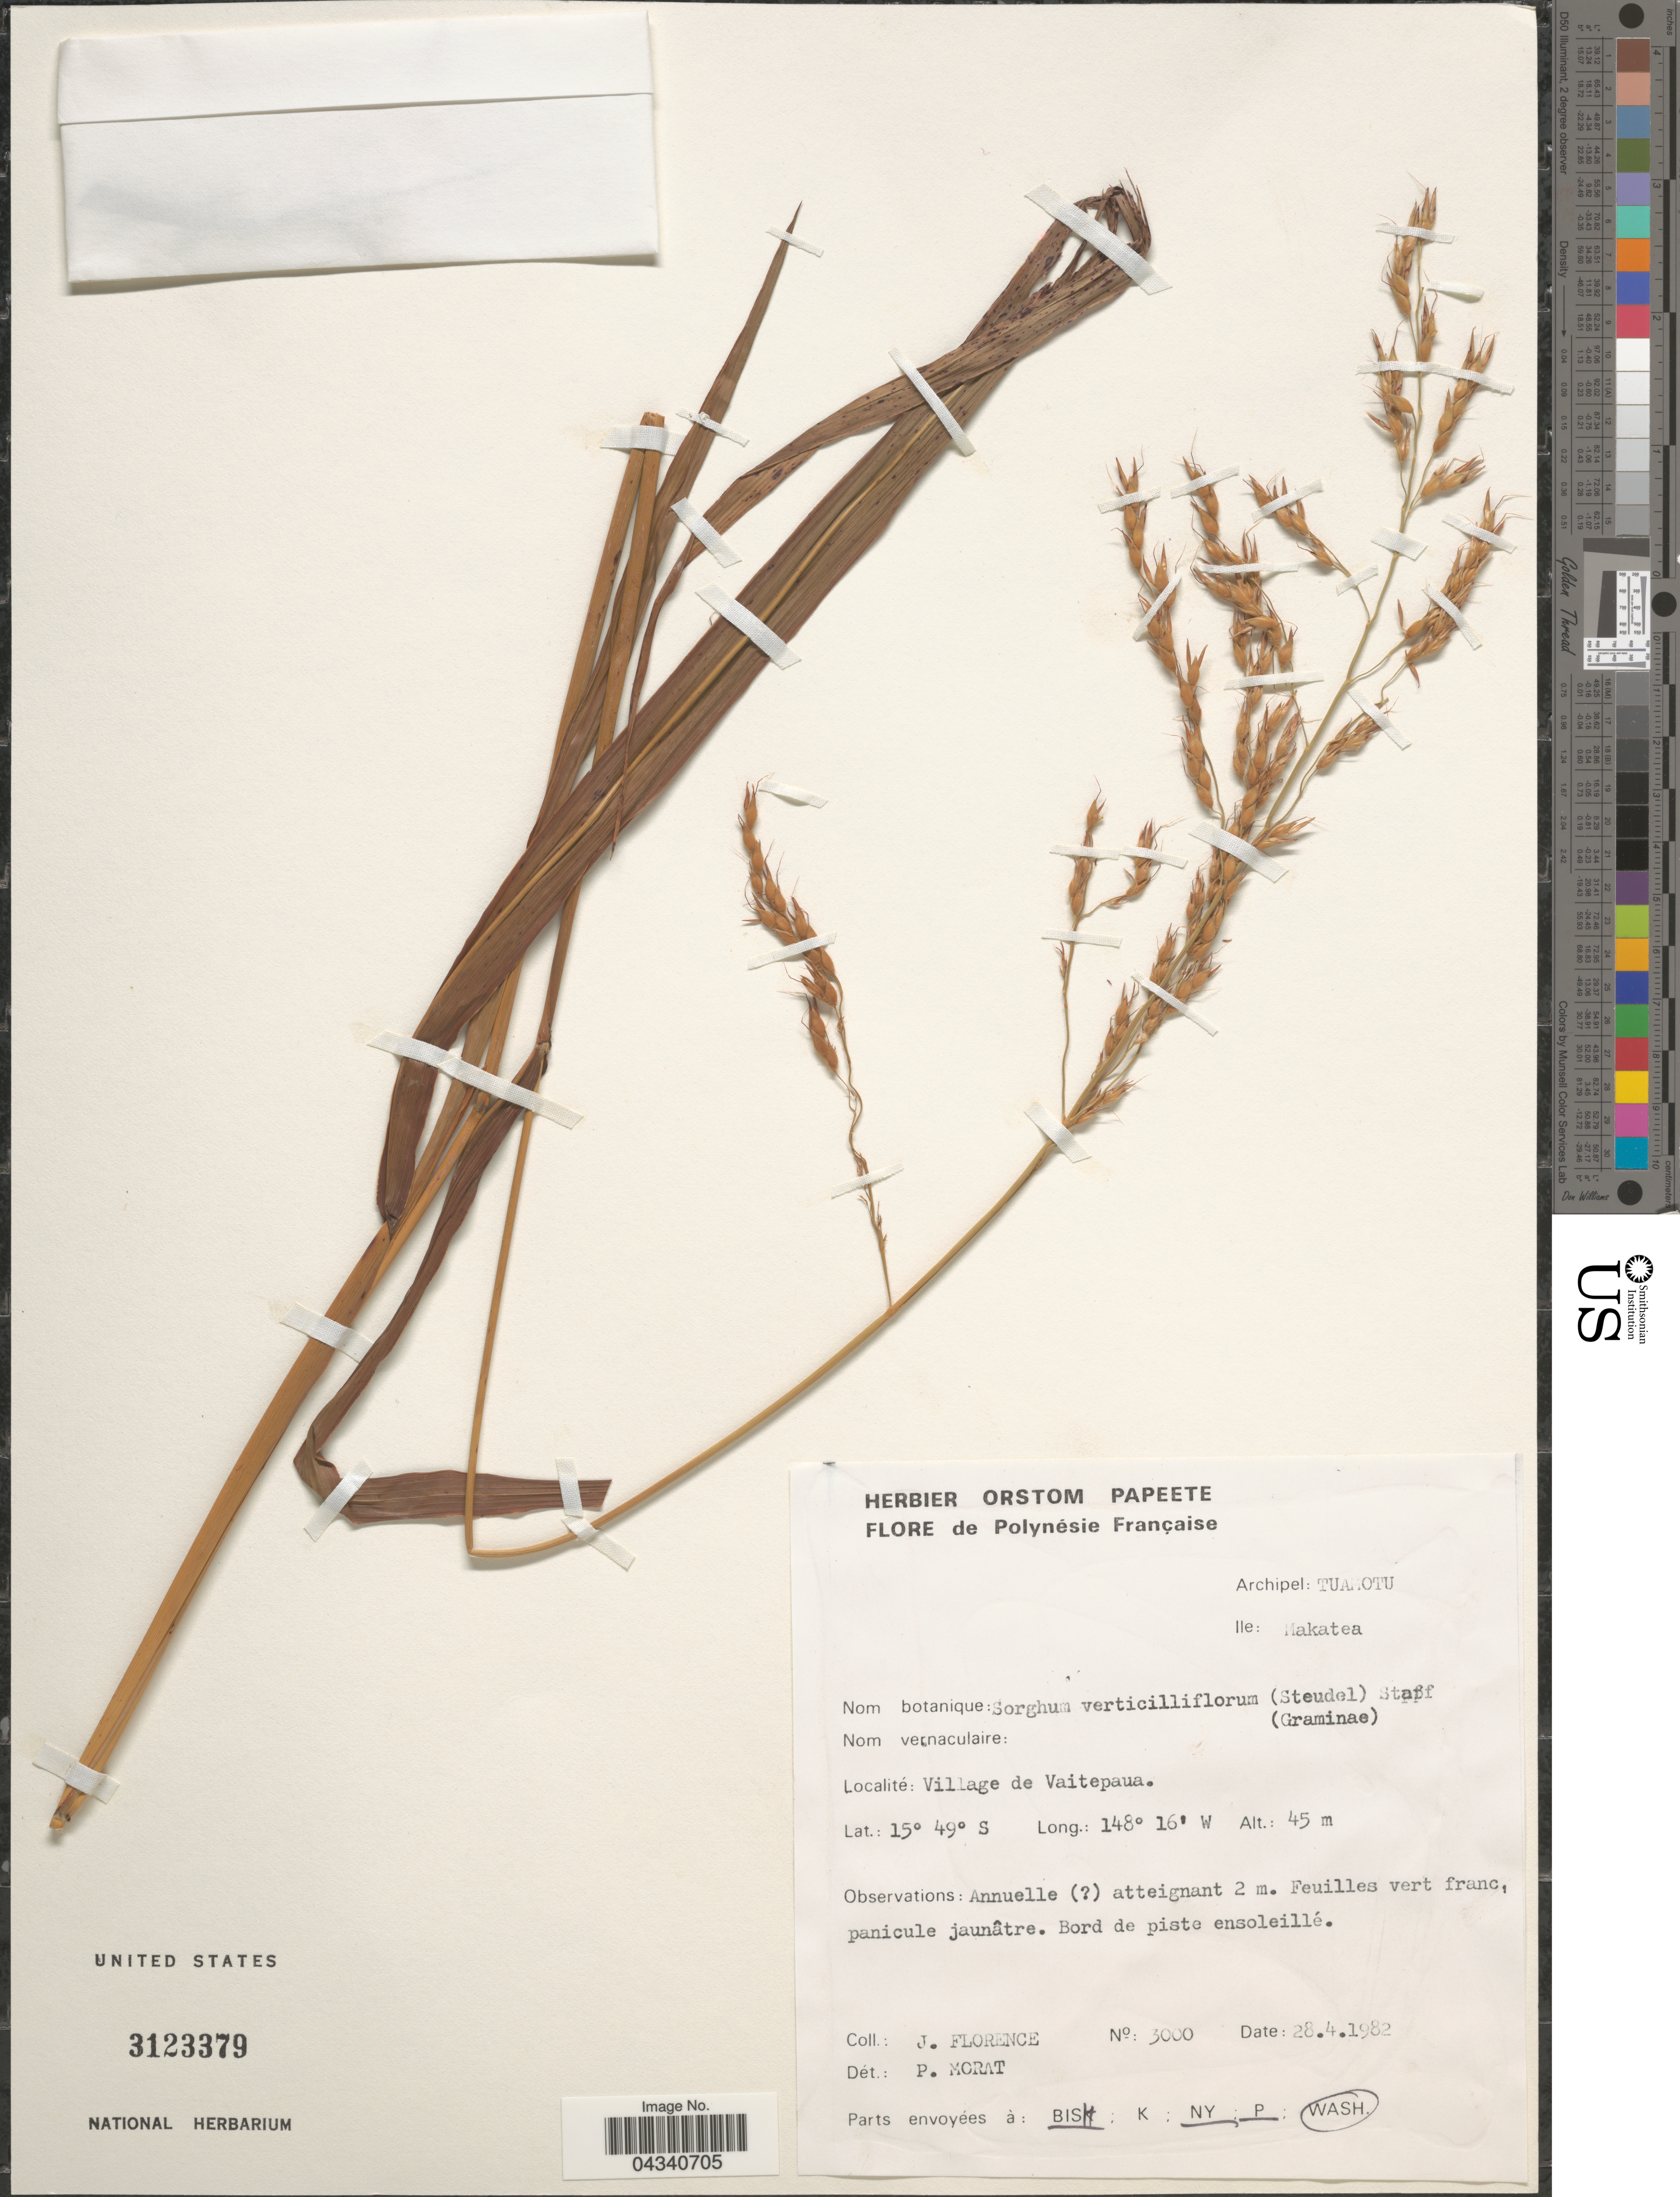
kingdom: Plantae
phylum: Tracheophyta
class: Liliopsida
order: Poales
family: Poaceae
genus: Sorghum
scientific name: Sorghum arundinaceum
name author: (Desv.) Stapf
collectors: J. Florence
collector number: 3000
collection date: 1982-04-28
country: French Polynesia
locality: Archipel: Tuamotu. Ile: Makatea. Village de Vaitepaua.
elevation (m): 45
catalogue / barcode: US 3123379